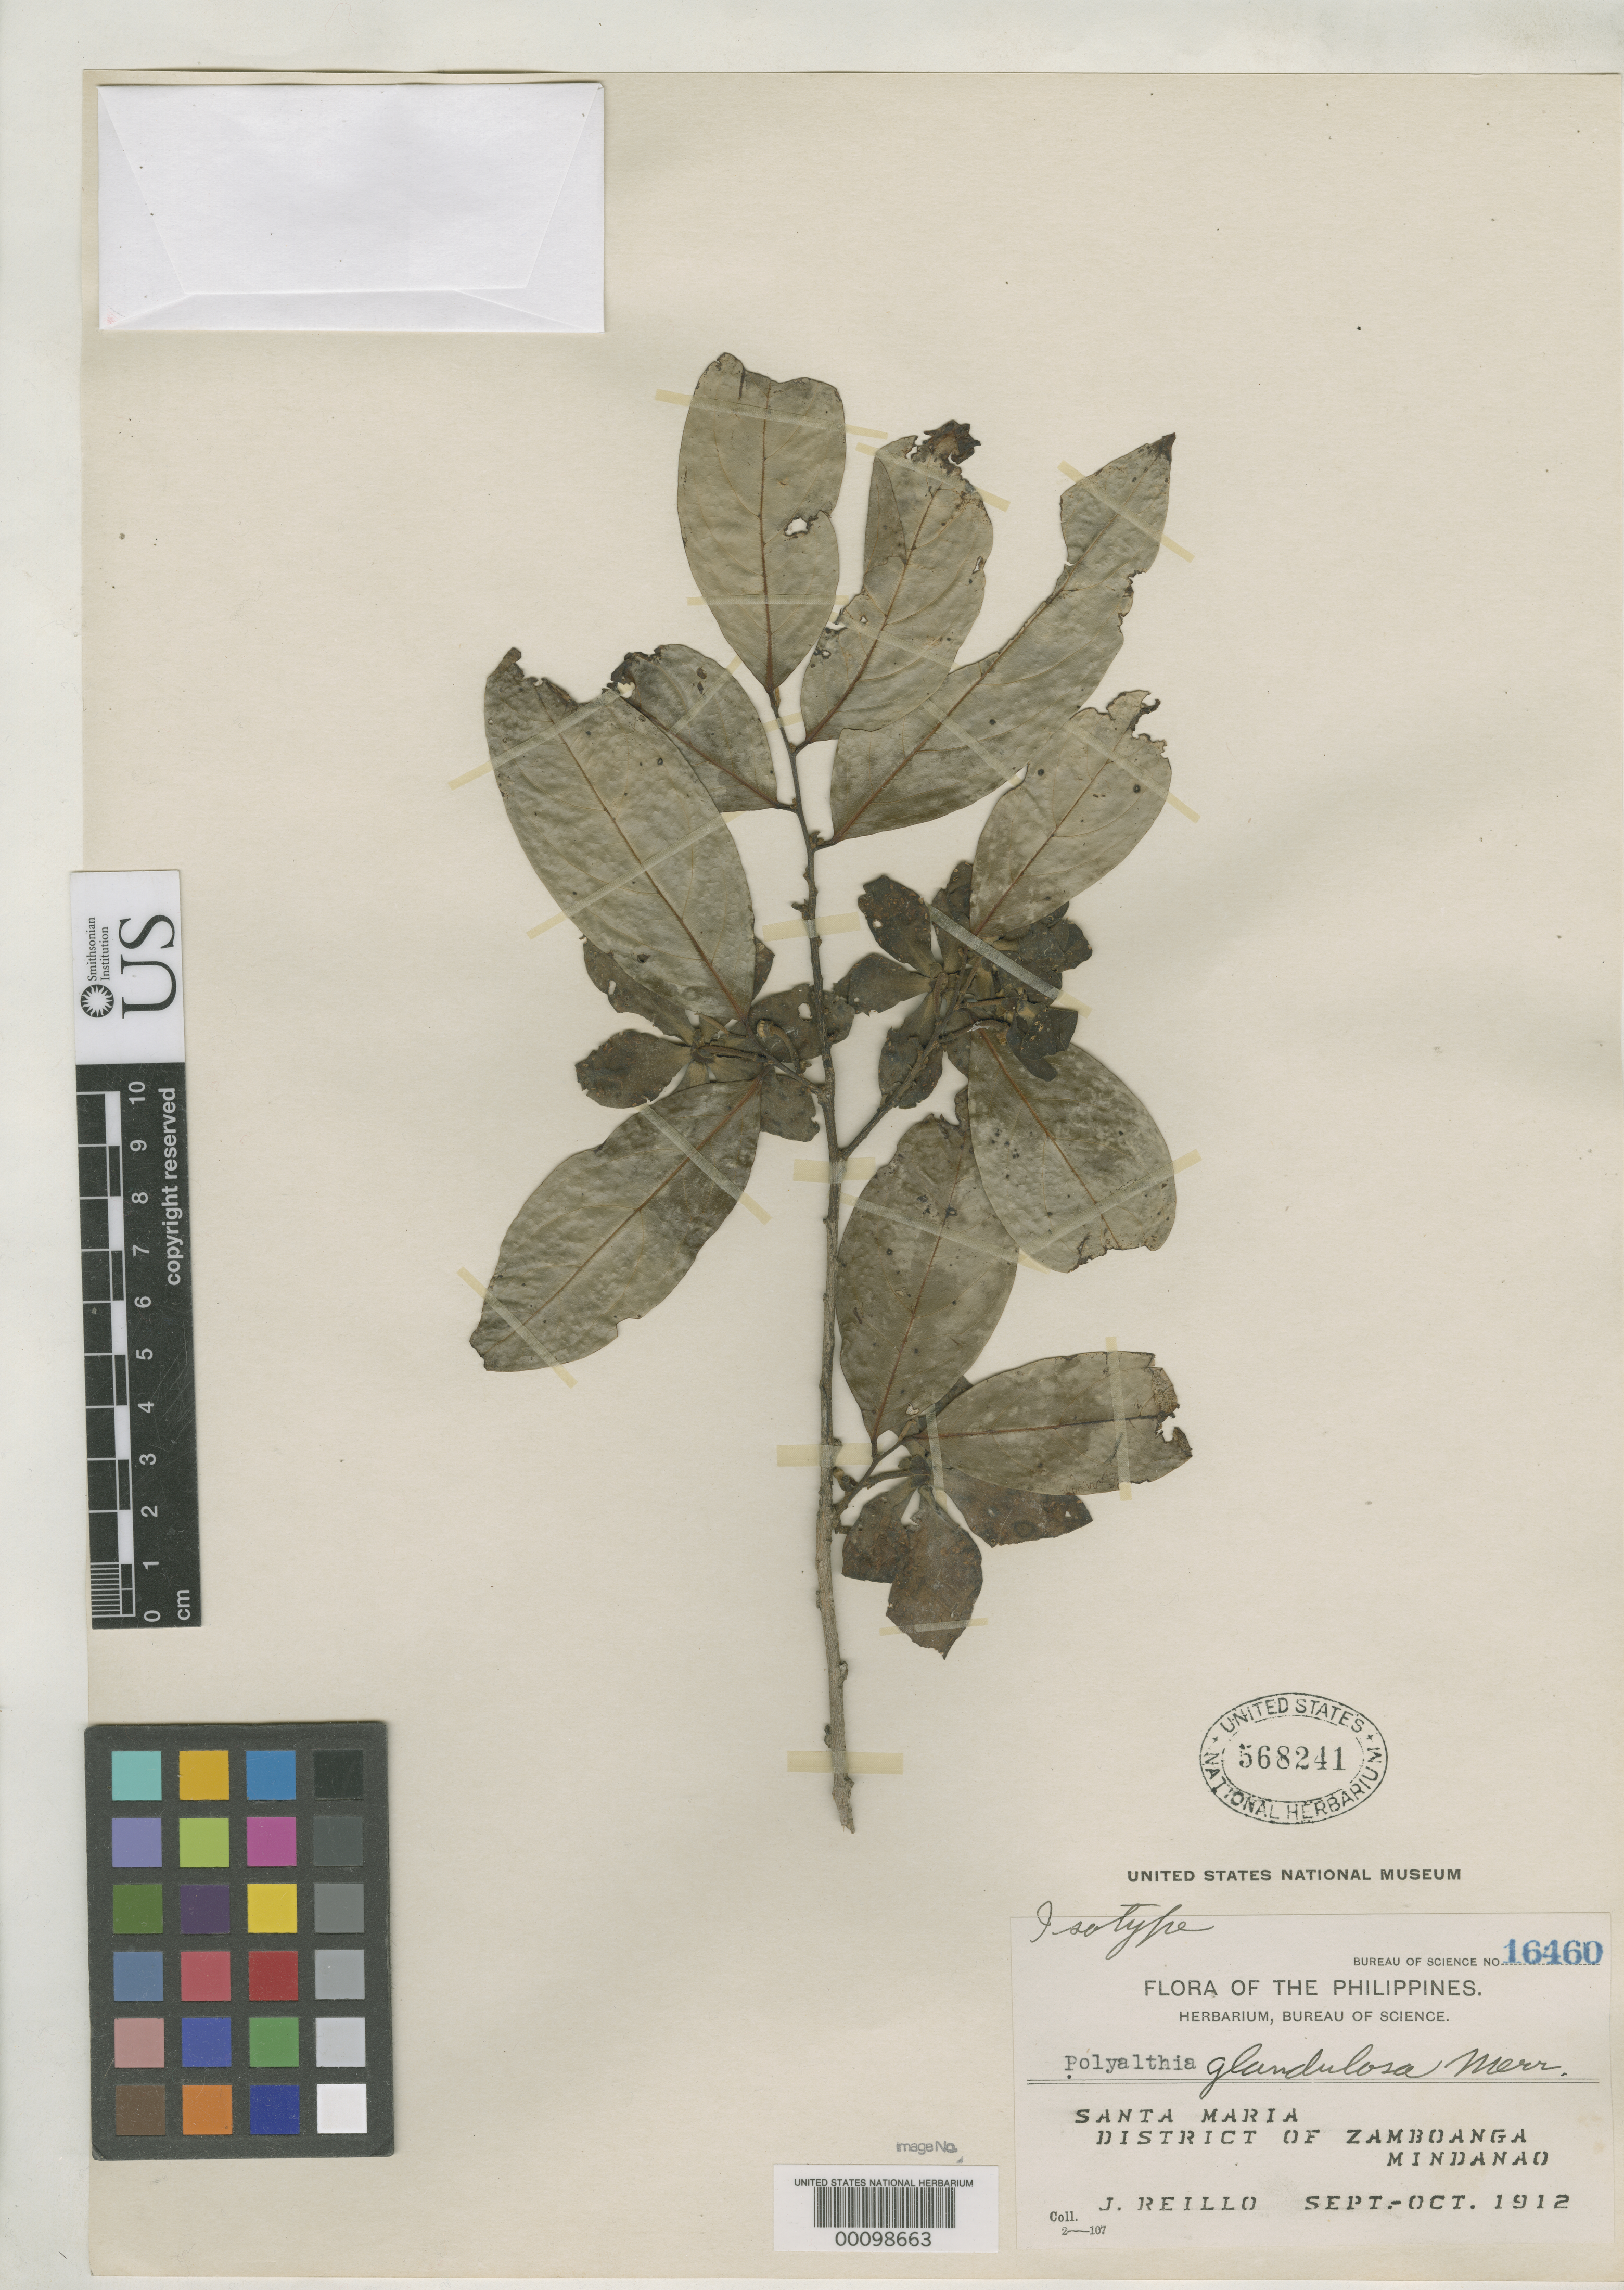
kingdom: Plantae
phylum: Tracheophyta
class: Magnoliopsida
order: Magnoliales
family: Annonaceae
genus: Polyalthia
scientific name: Polyalthia glandulosa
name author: Merr.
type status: Isotype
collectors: J. Reillo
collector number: Bur. Sci. 16460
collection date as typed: Sep 1912 to -- Oct 1912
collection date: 1912-09/1912-10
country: Philippines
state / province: Zamboanga Peninsula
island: Mindanao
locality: Santa Maria.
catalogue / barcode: US 568241